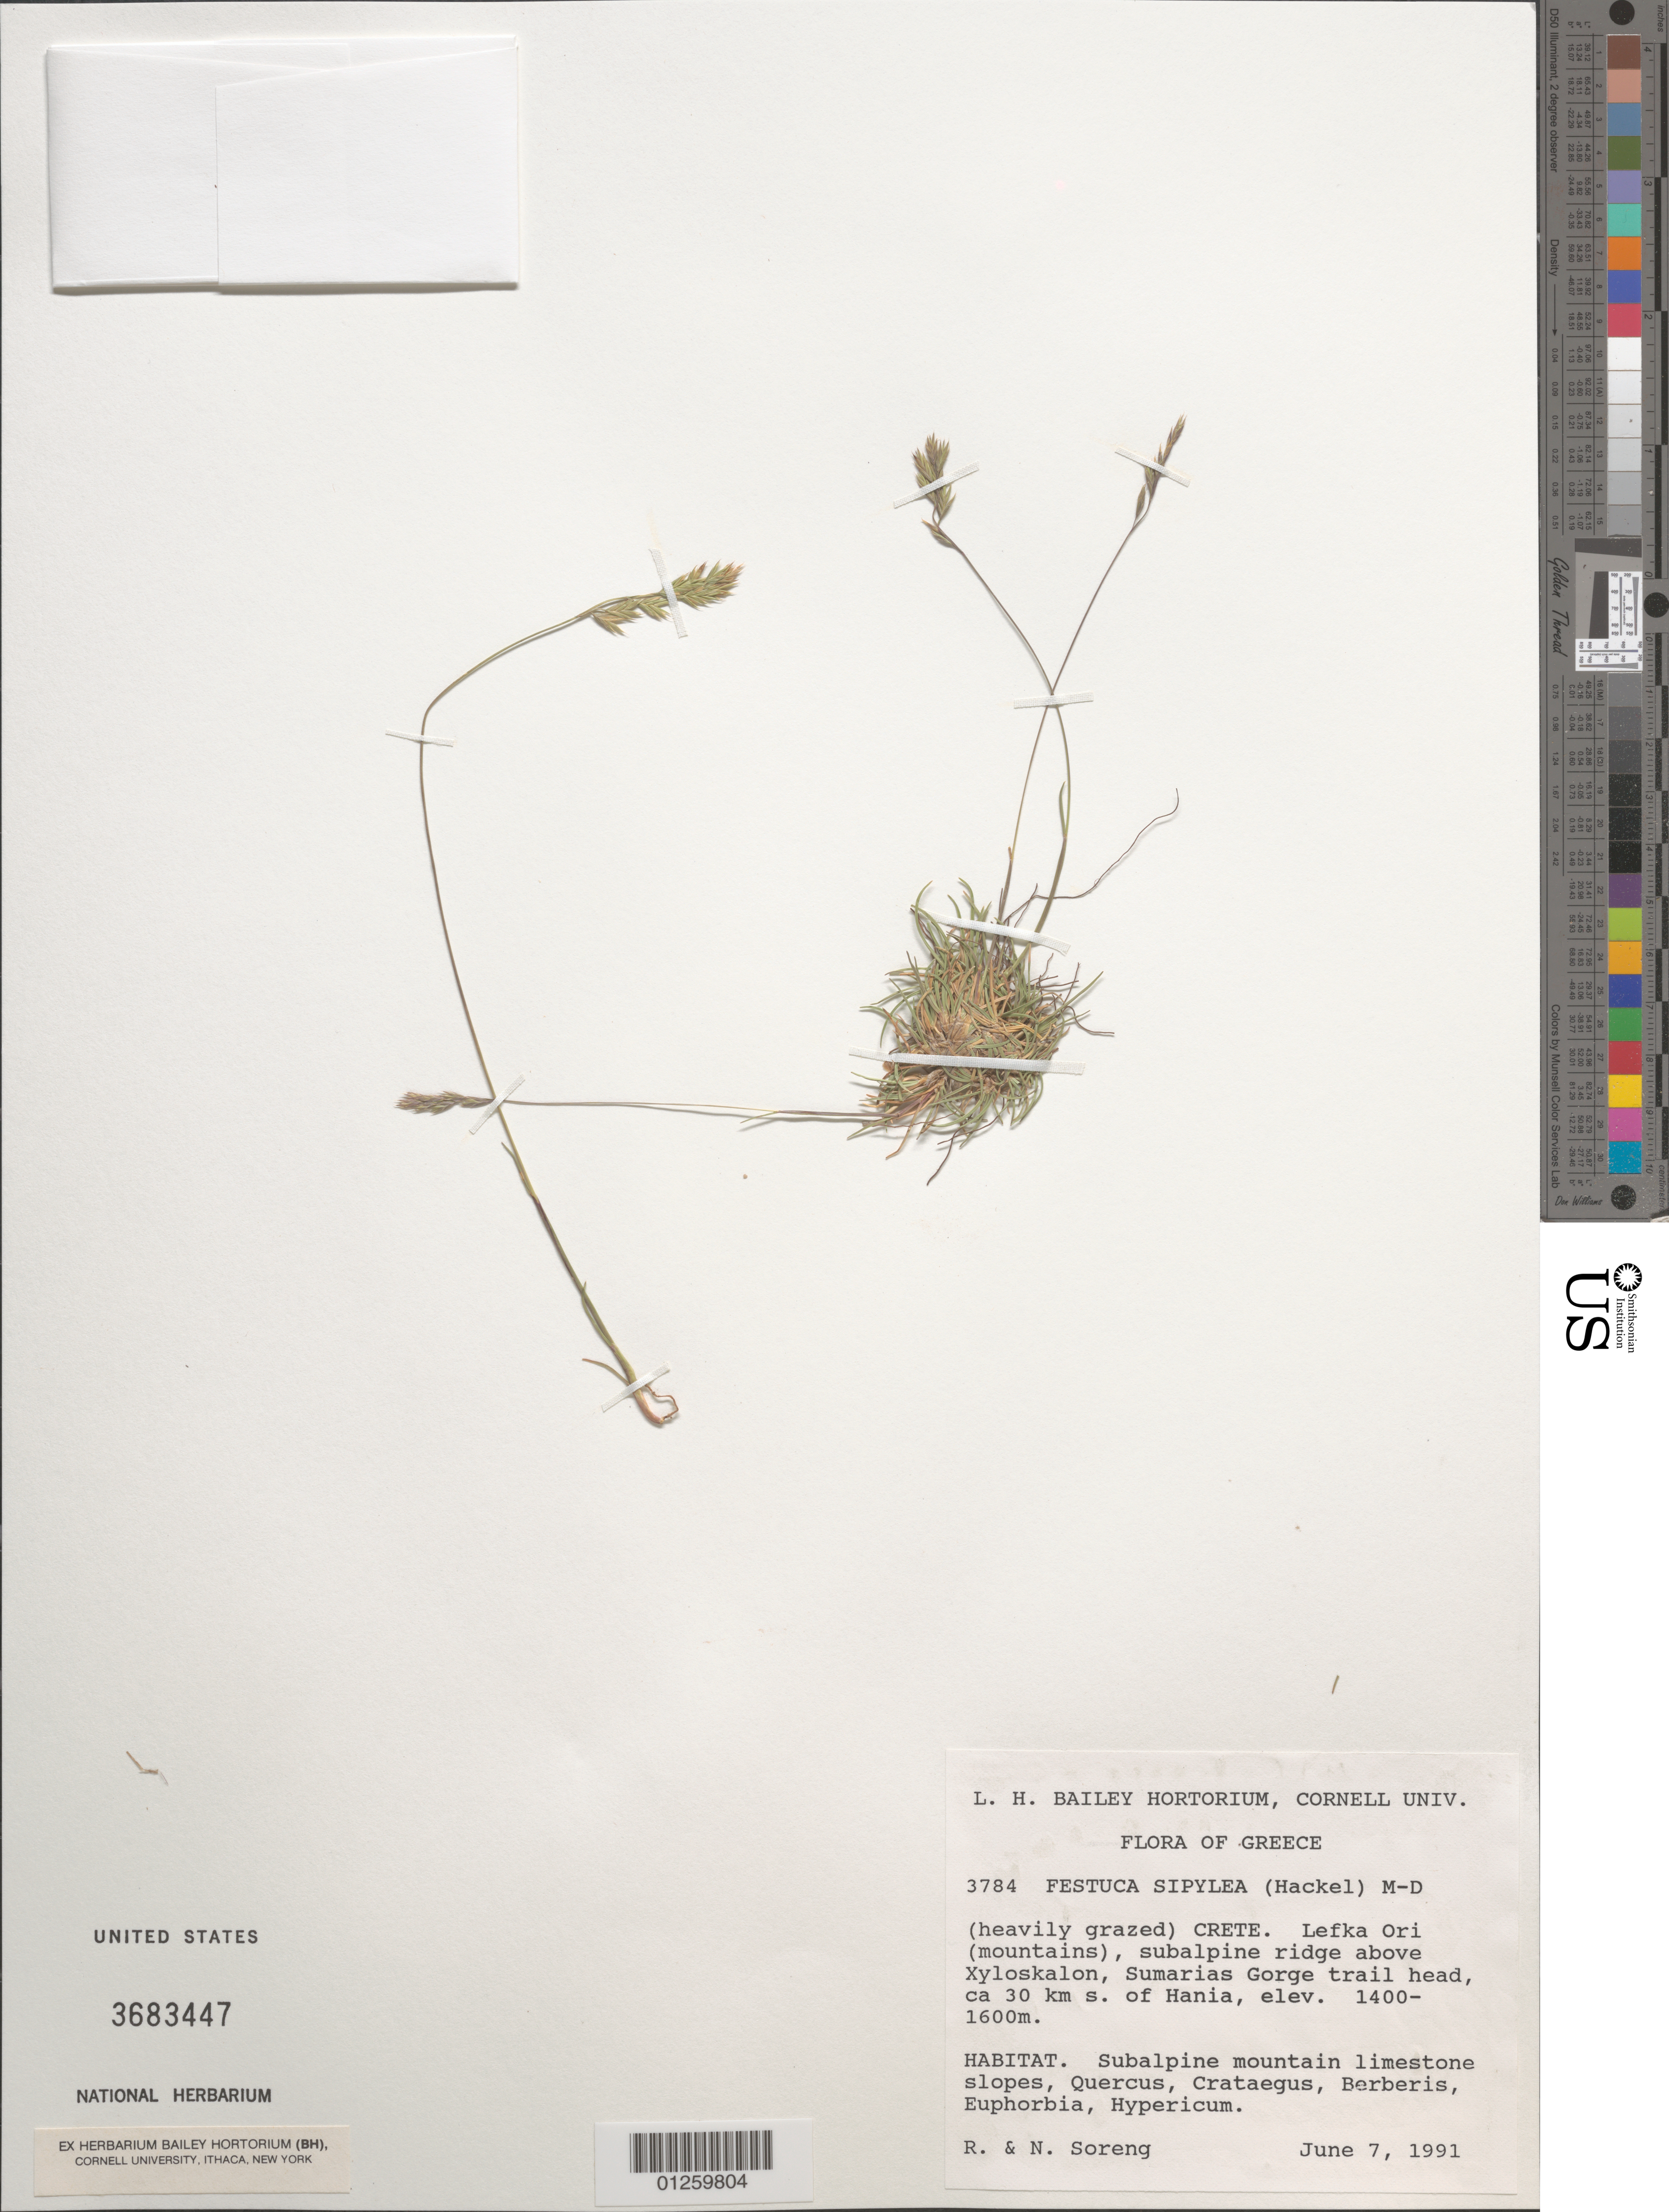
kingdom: Plantae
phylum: Tracheophyta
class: Liliopsida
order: Poales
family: Poaceae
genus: Festuca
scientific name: Festuca sipylea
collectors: R. J. Soreng & N. L. Soreng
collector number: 3784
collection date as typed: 07 Jun 1991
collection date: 1991-06-07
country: Greece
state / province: Crete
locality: Lefka Ori (mountains), subalpine ridge above Xyloskalon, Sumarias Gorge trail head, ca 30 km S of Hania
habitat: Subalpine mountain limestone slopes, Quercus, Crataegus, Berberis, Euphorbia, Hypericum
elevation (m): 1400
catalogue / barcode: US 3683447